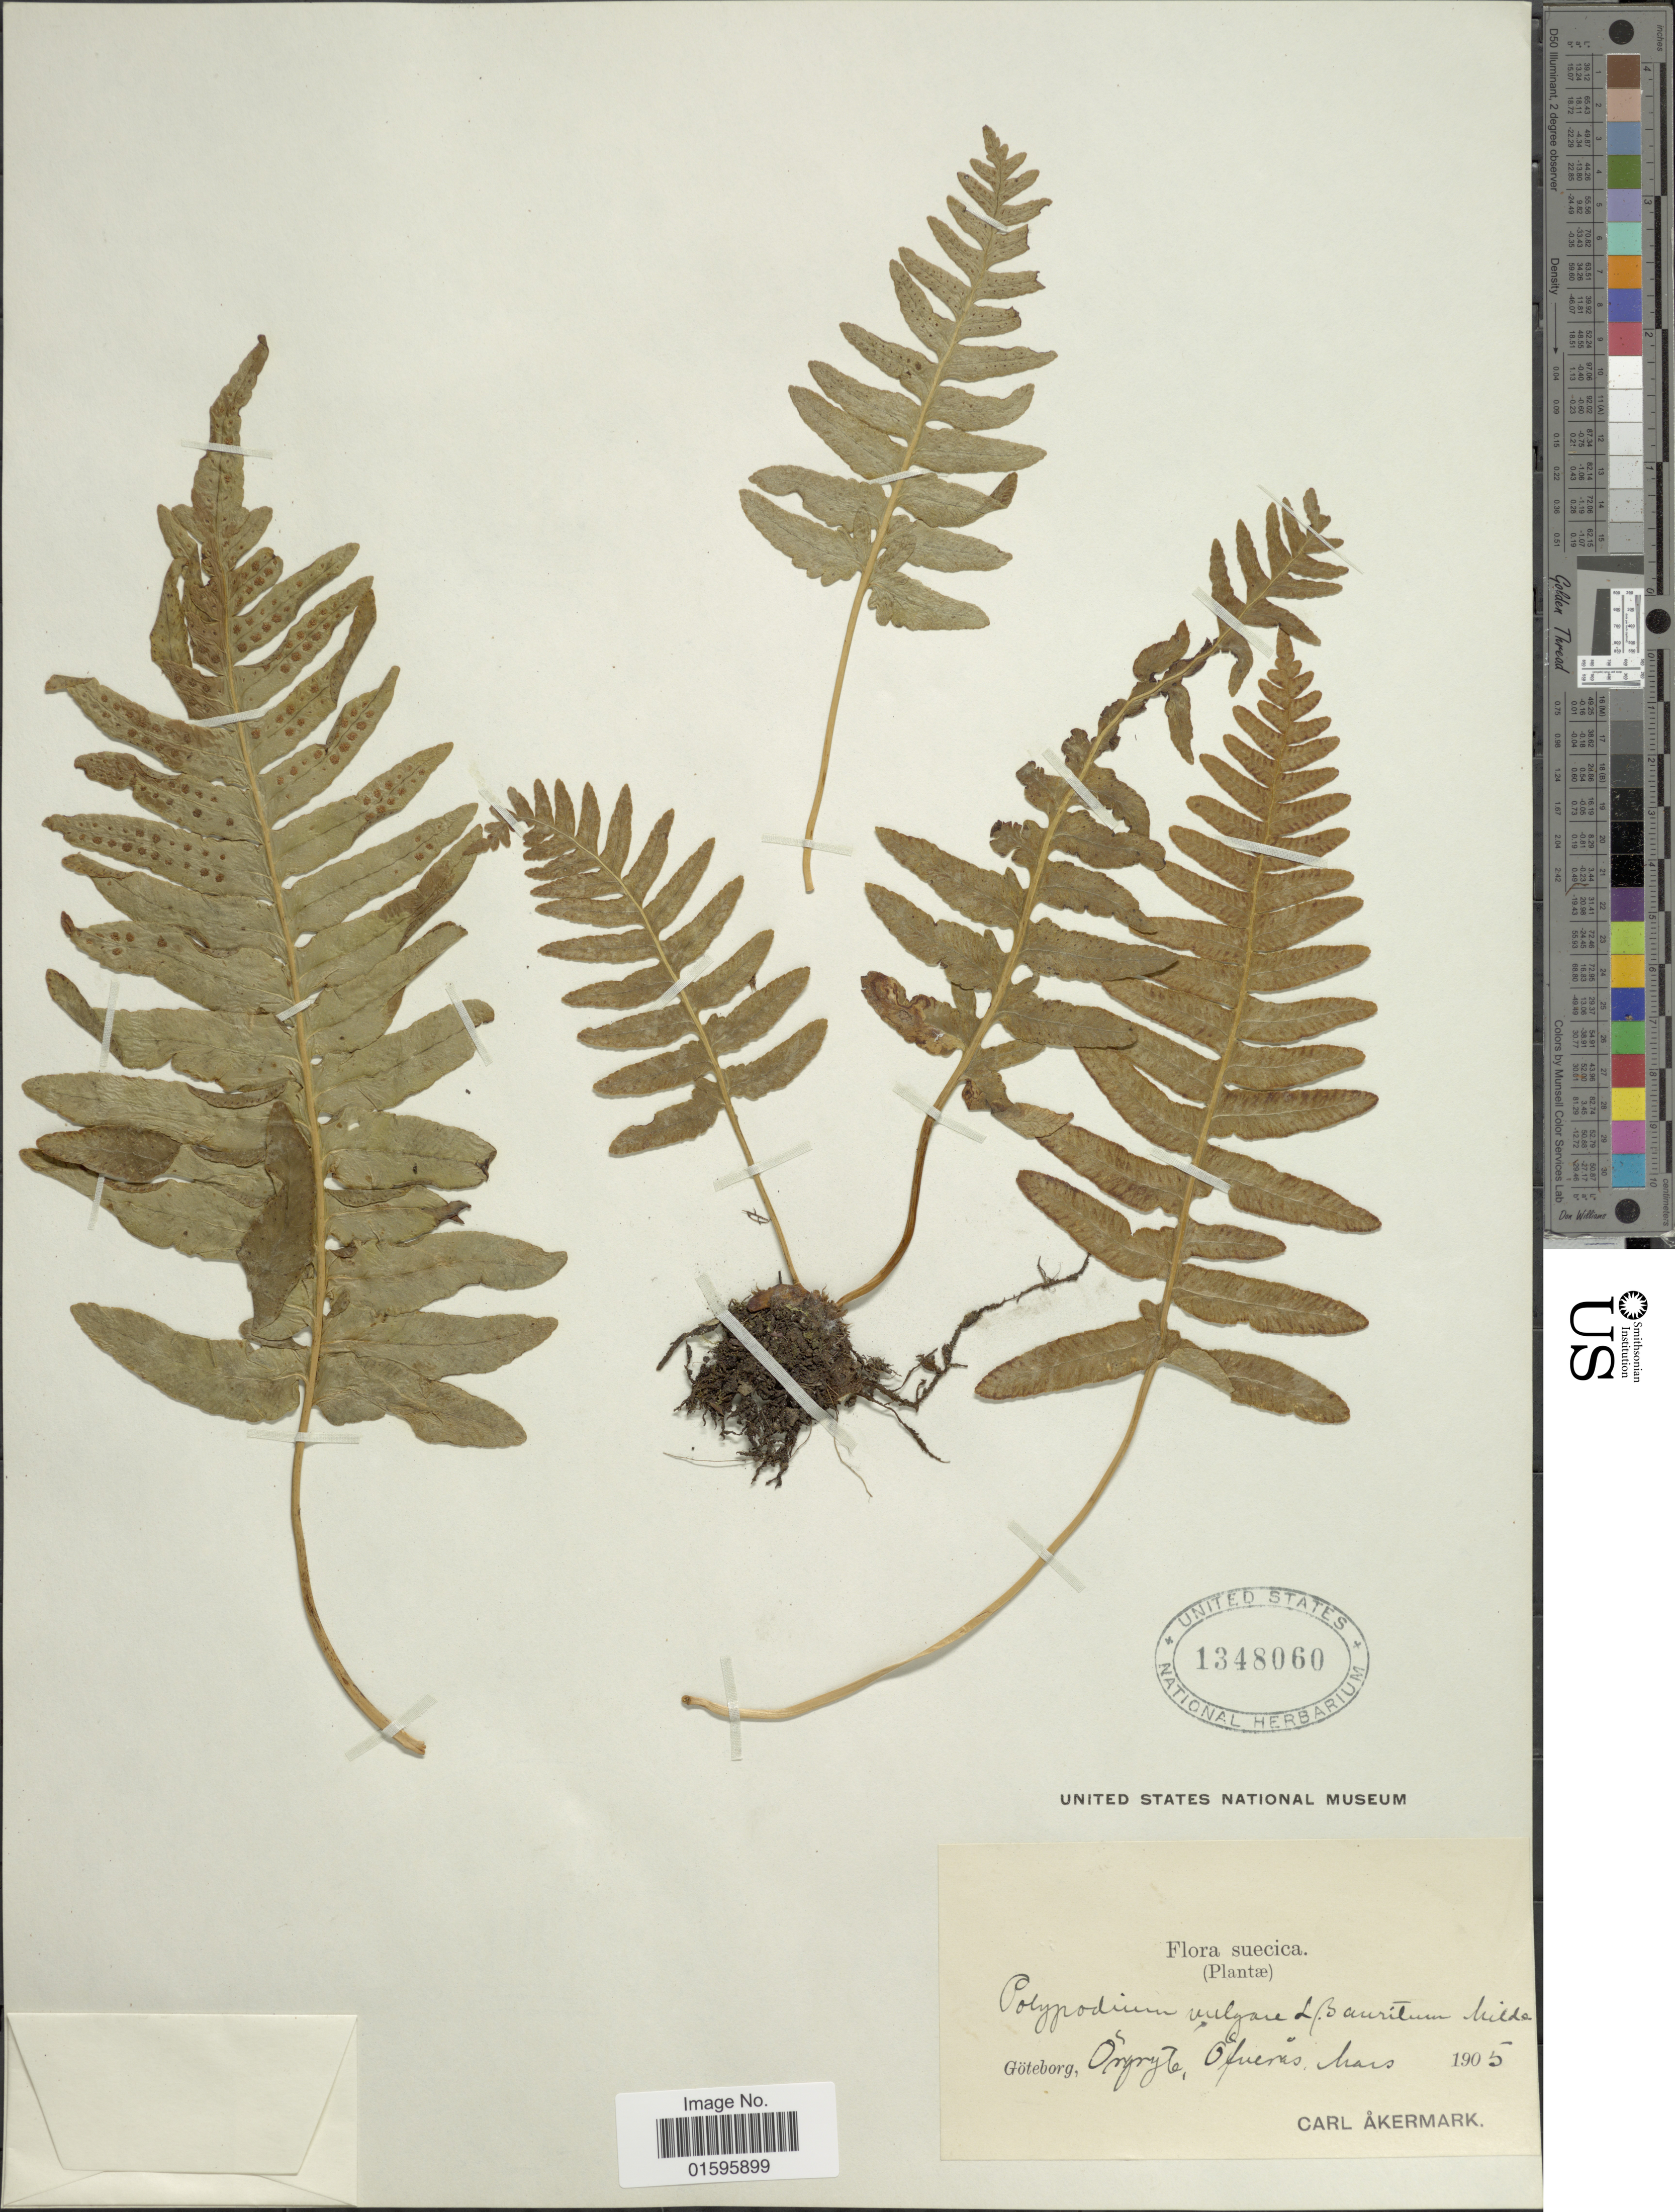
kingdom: Plantae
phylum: Tracheophyta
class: Polypodiopsida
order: Polypodiales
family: Polypodiaceae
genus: Polypodium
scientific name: Polypodium vulgare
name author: L.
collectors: C. Akermark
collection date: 1905-03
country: Sweden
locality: Suecia, Goteborg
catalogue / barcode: US 1348060